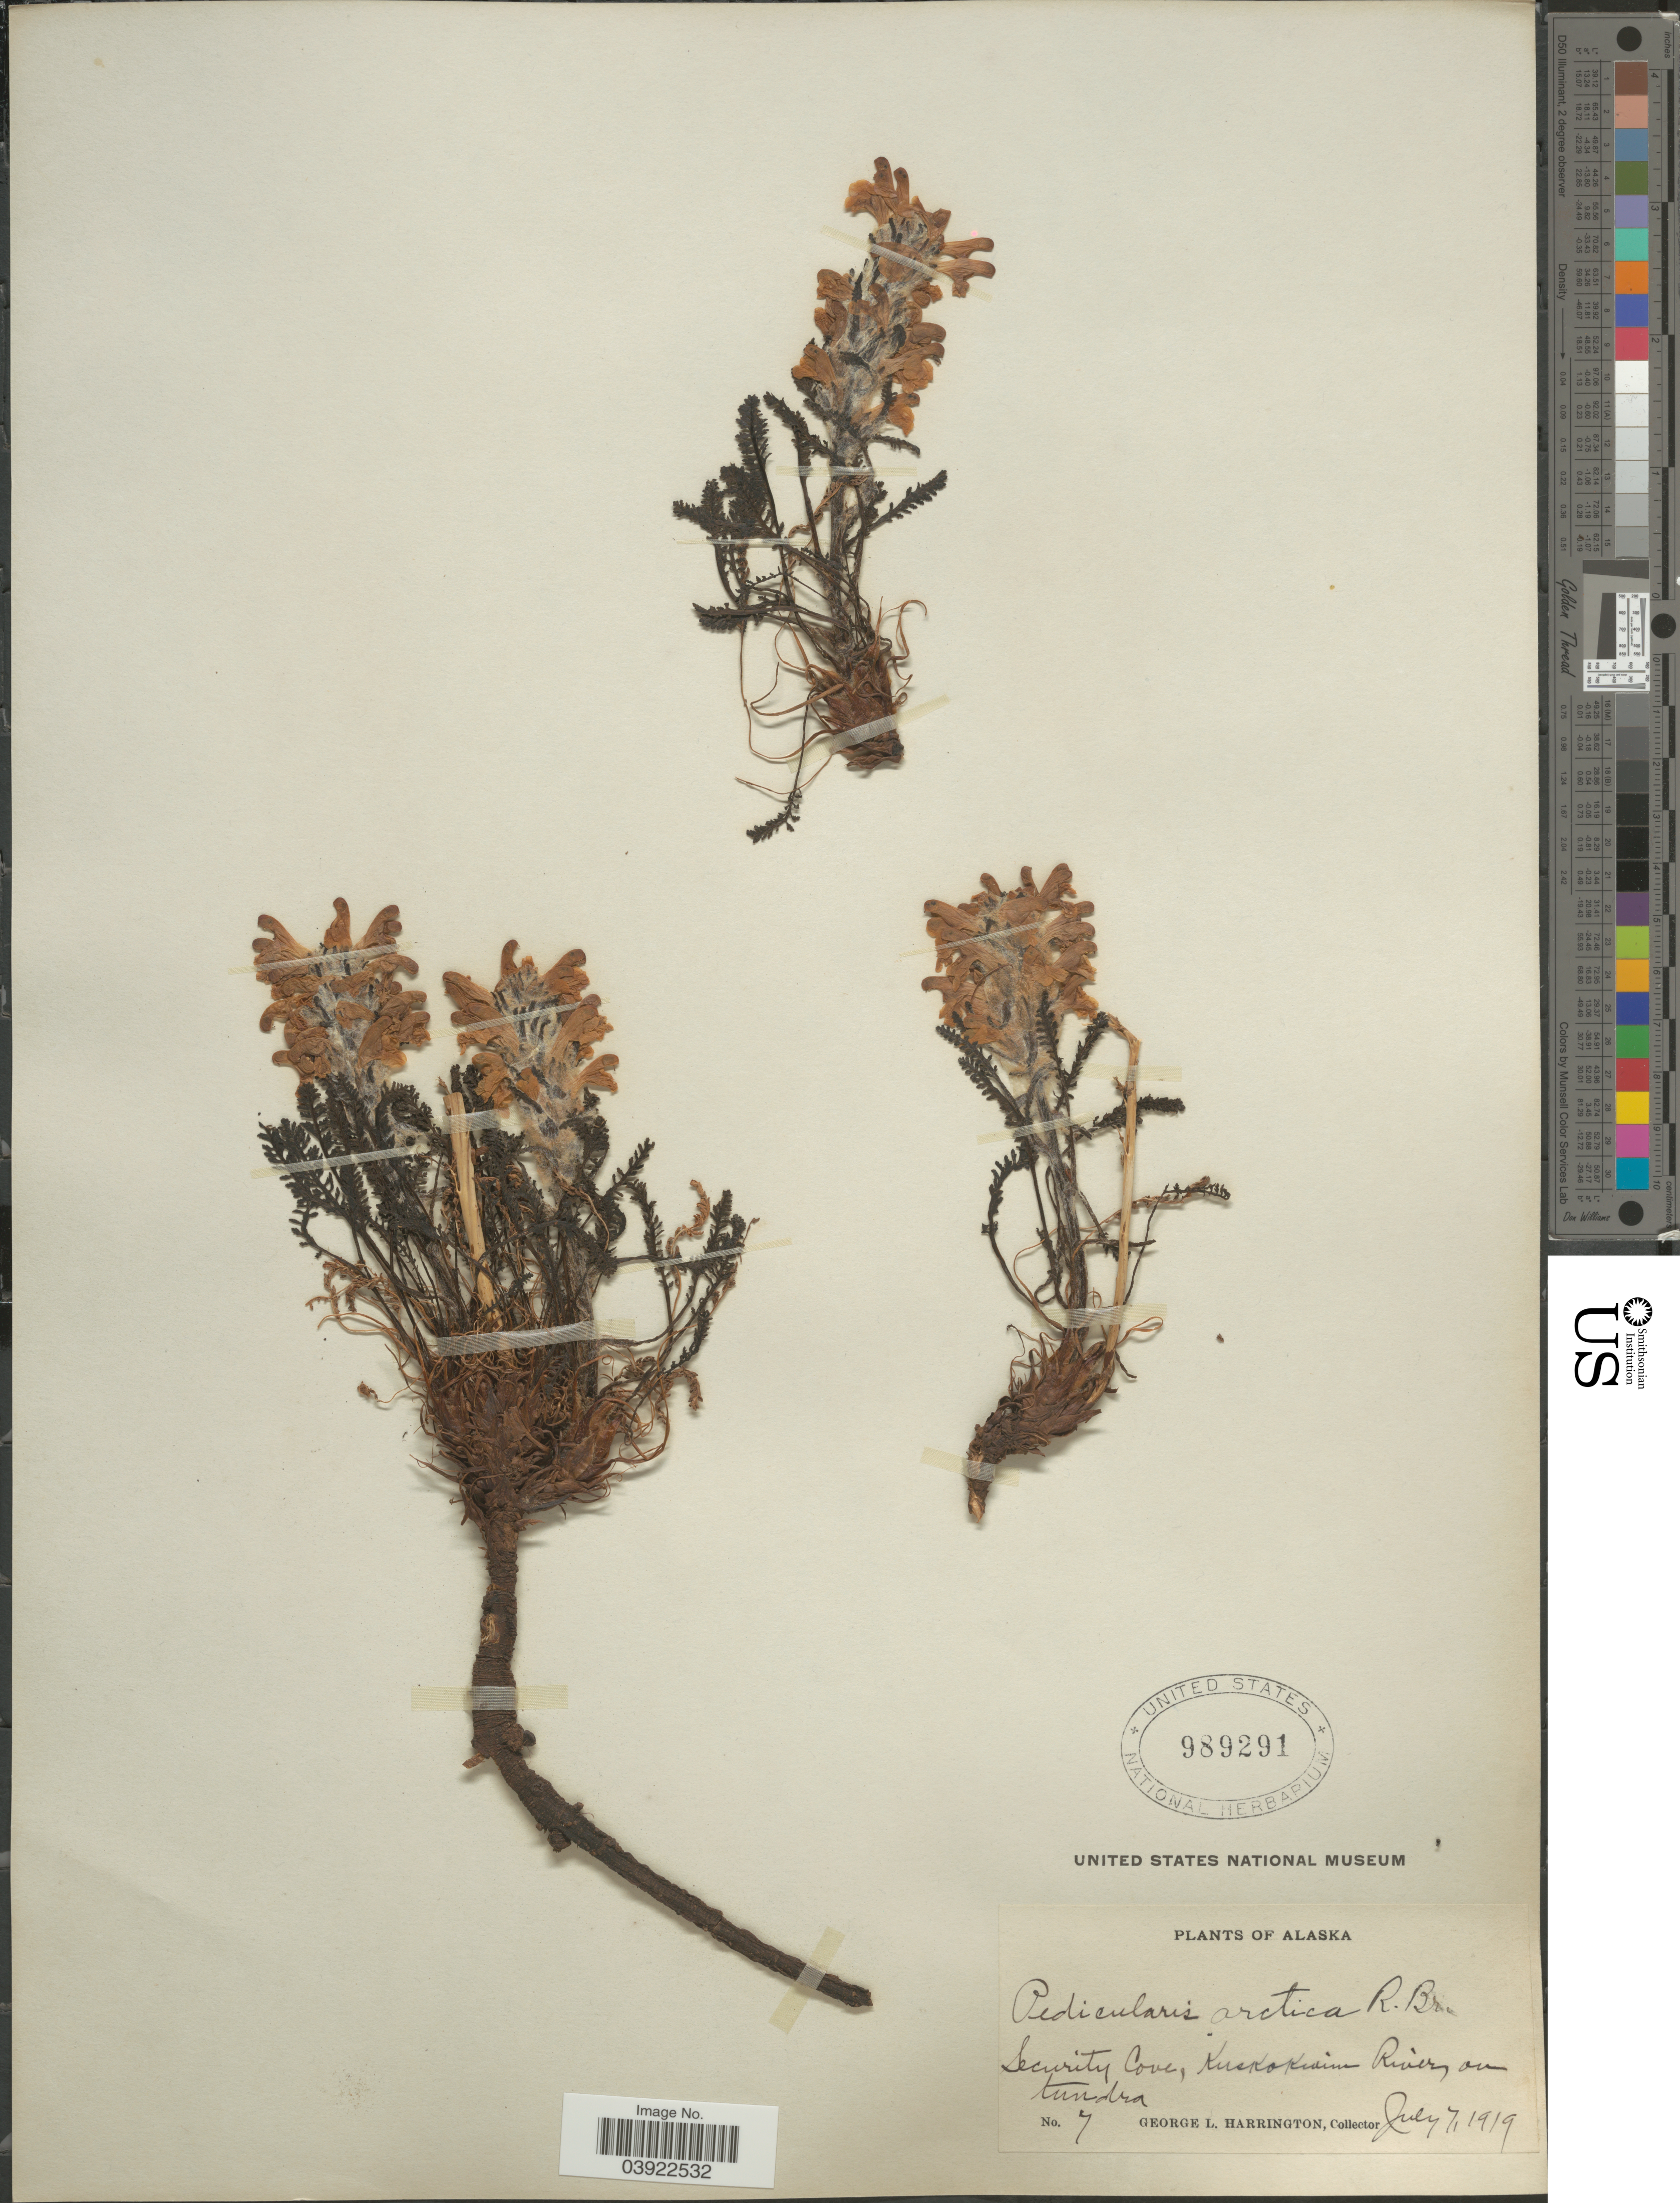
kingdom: Plantae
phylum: Tracheophyta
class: Magnoliopsida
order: Lamiales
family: Orobanchaceae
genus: Pedicularis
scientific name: Pedicularis lanata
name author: Willd. ex Cham. & Schltdl.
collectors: G. Harrington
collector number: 7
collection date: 1919-07-07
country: United States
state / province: Alaska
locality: Security Cove, Kuskokwim River on tundra.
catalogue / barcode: US 989291